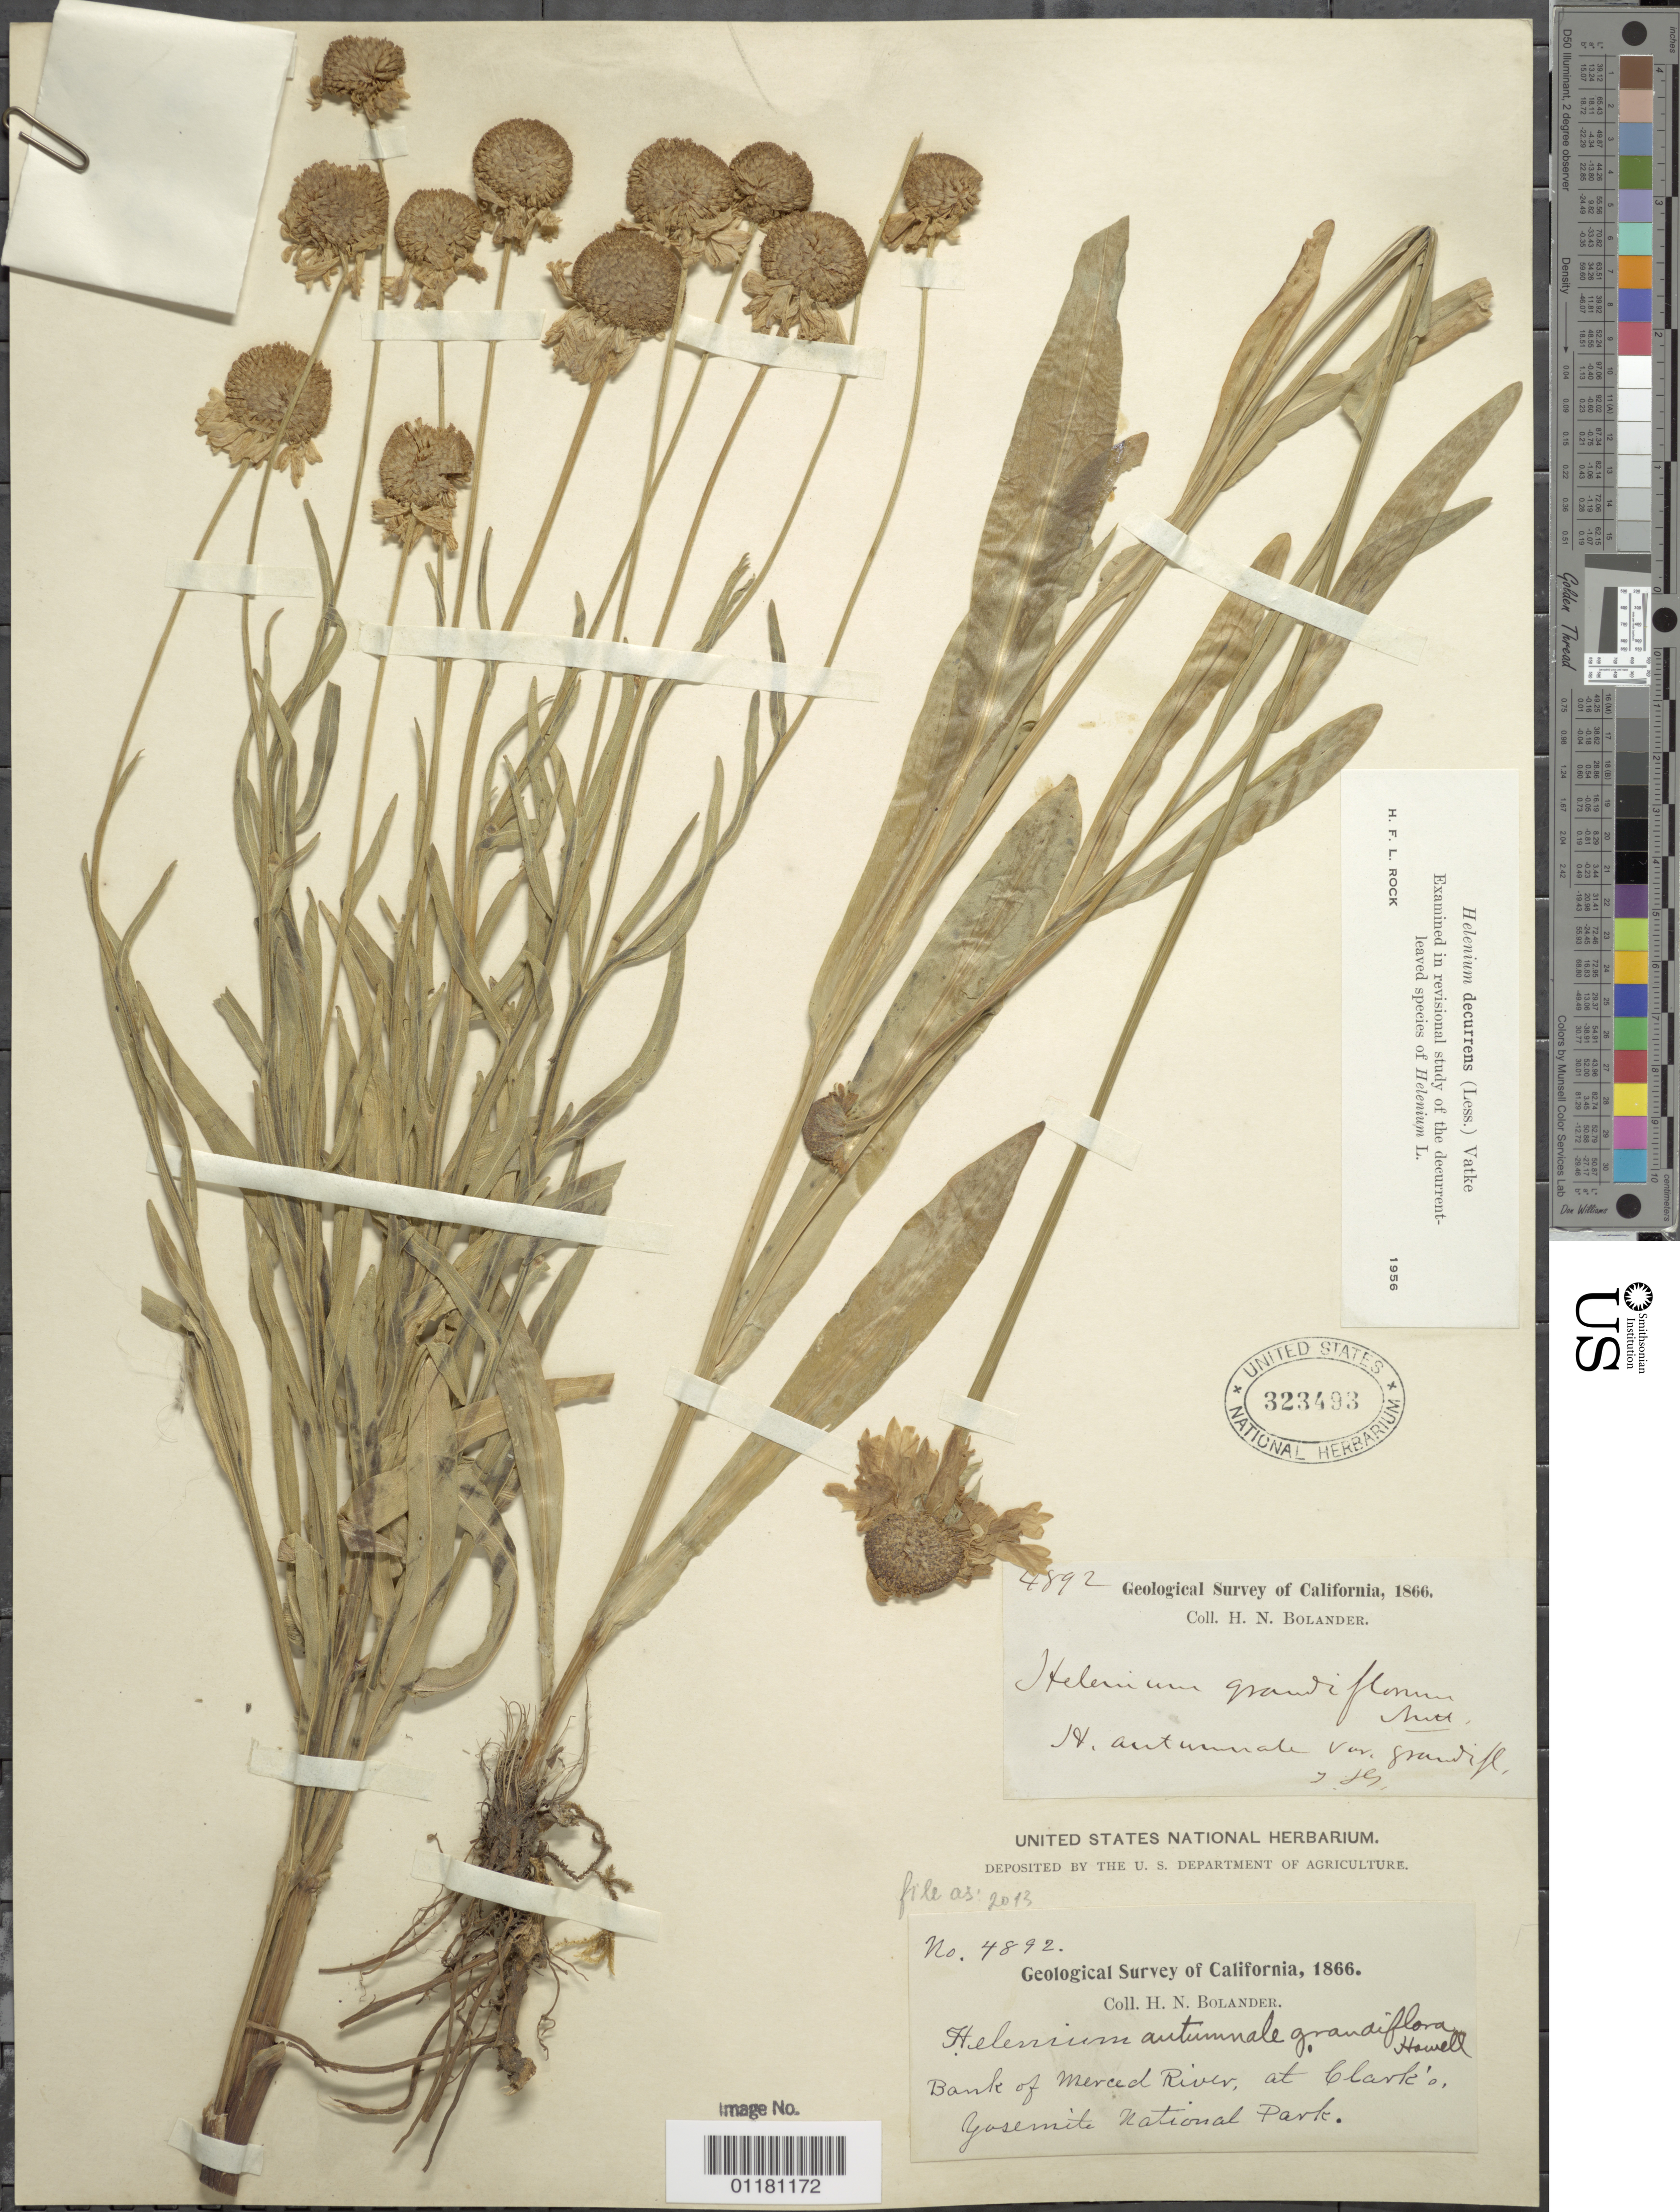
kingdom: Plantae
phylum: Tracheophyta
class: Magnoliopsida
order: Asterales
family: Asteraceae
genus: Helenium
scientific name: Helenium autumnale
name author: L.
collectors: H. Bolander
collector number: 4892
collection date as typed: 1866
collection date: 1866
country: United States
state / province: California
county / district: Mariposa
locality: Bank of Merced River, at Clark's, Yosemite National Park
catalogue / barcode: US 323493